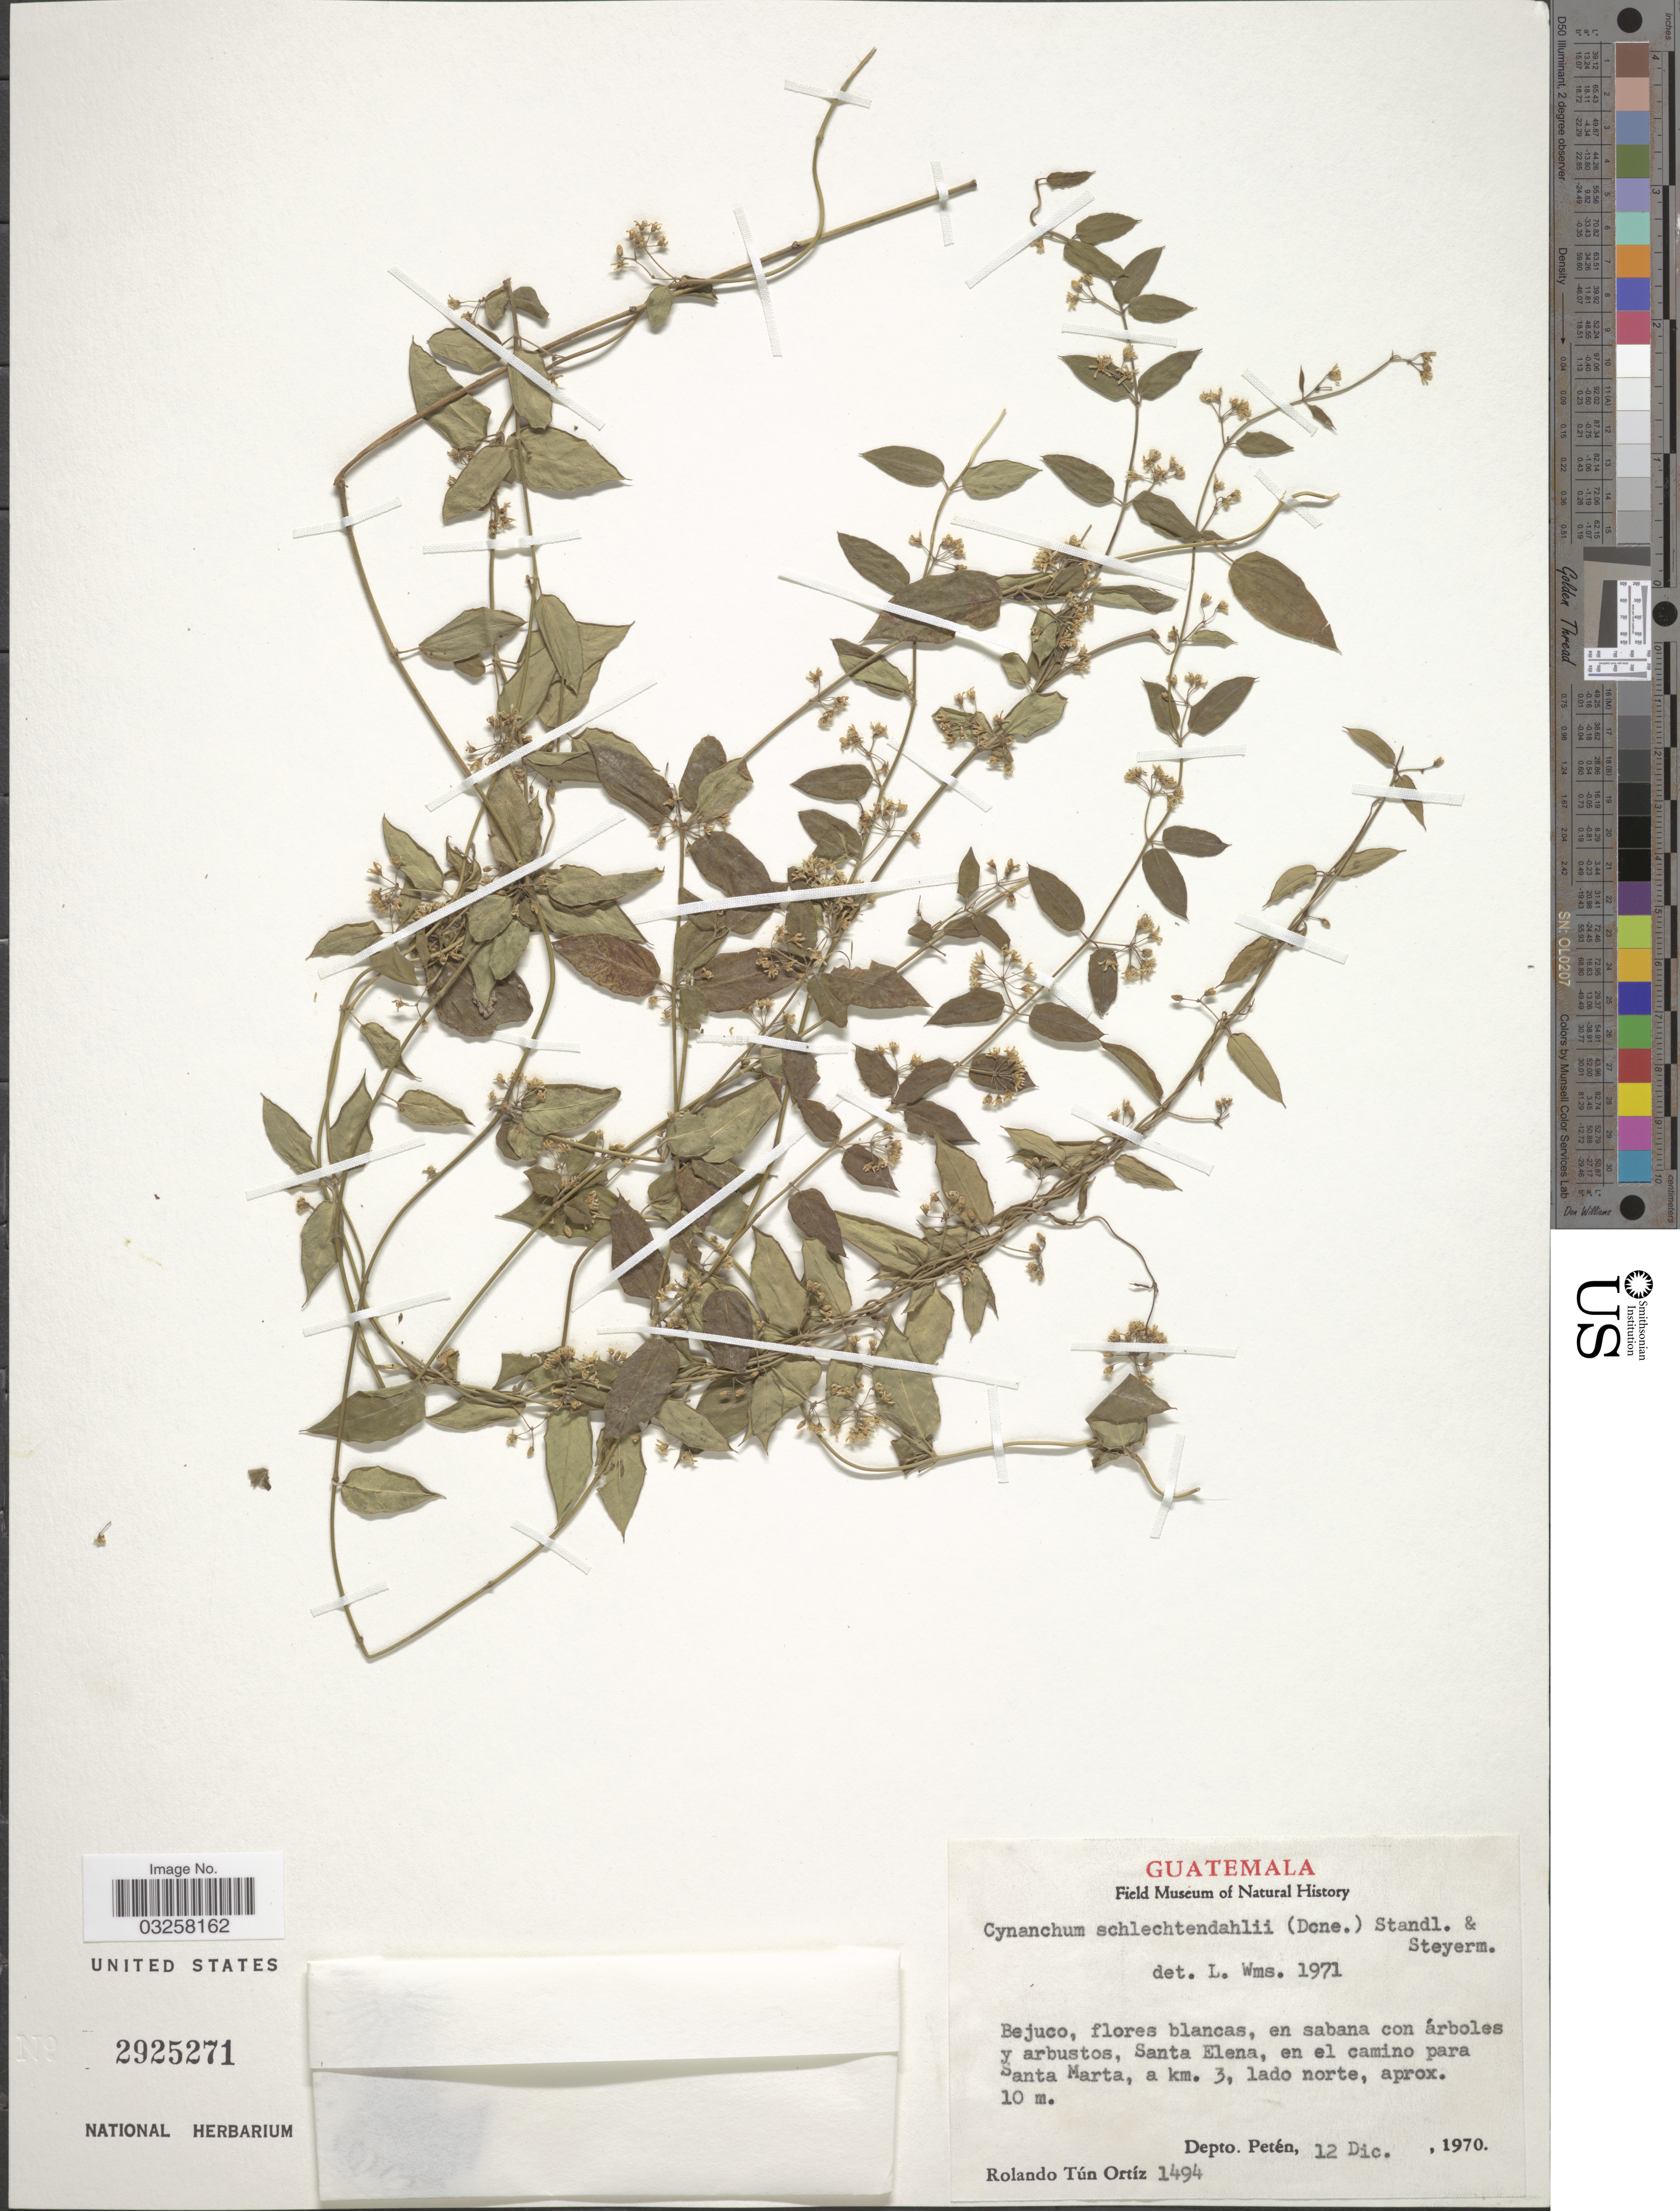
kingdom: Plantae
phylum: Tracheophyta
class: Magnoliopsida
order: Gentianales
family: Apocynaceae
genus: Metastelma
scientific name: Metastelma schlechtendalii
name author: Decne.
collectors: R. Tún Ortíz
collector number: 1494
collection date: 1970-12-12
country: Guatemala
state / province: El Petén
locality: Santa Elena, en el camino para Santa Marta, a km. 3. Depto. Petén.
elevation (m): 10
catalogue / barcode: US 2925271